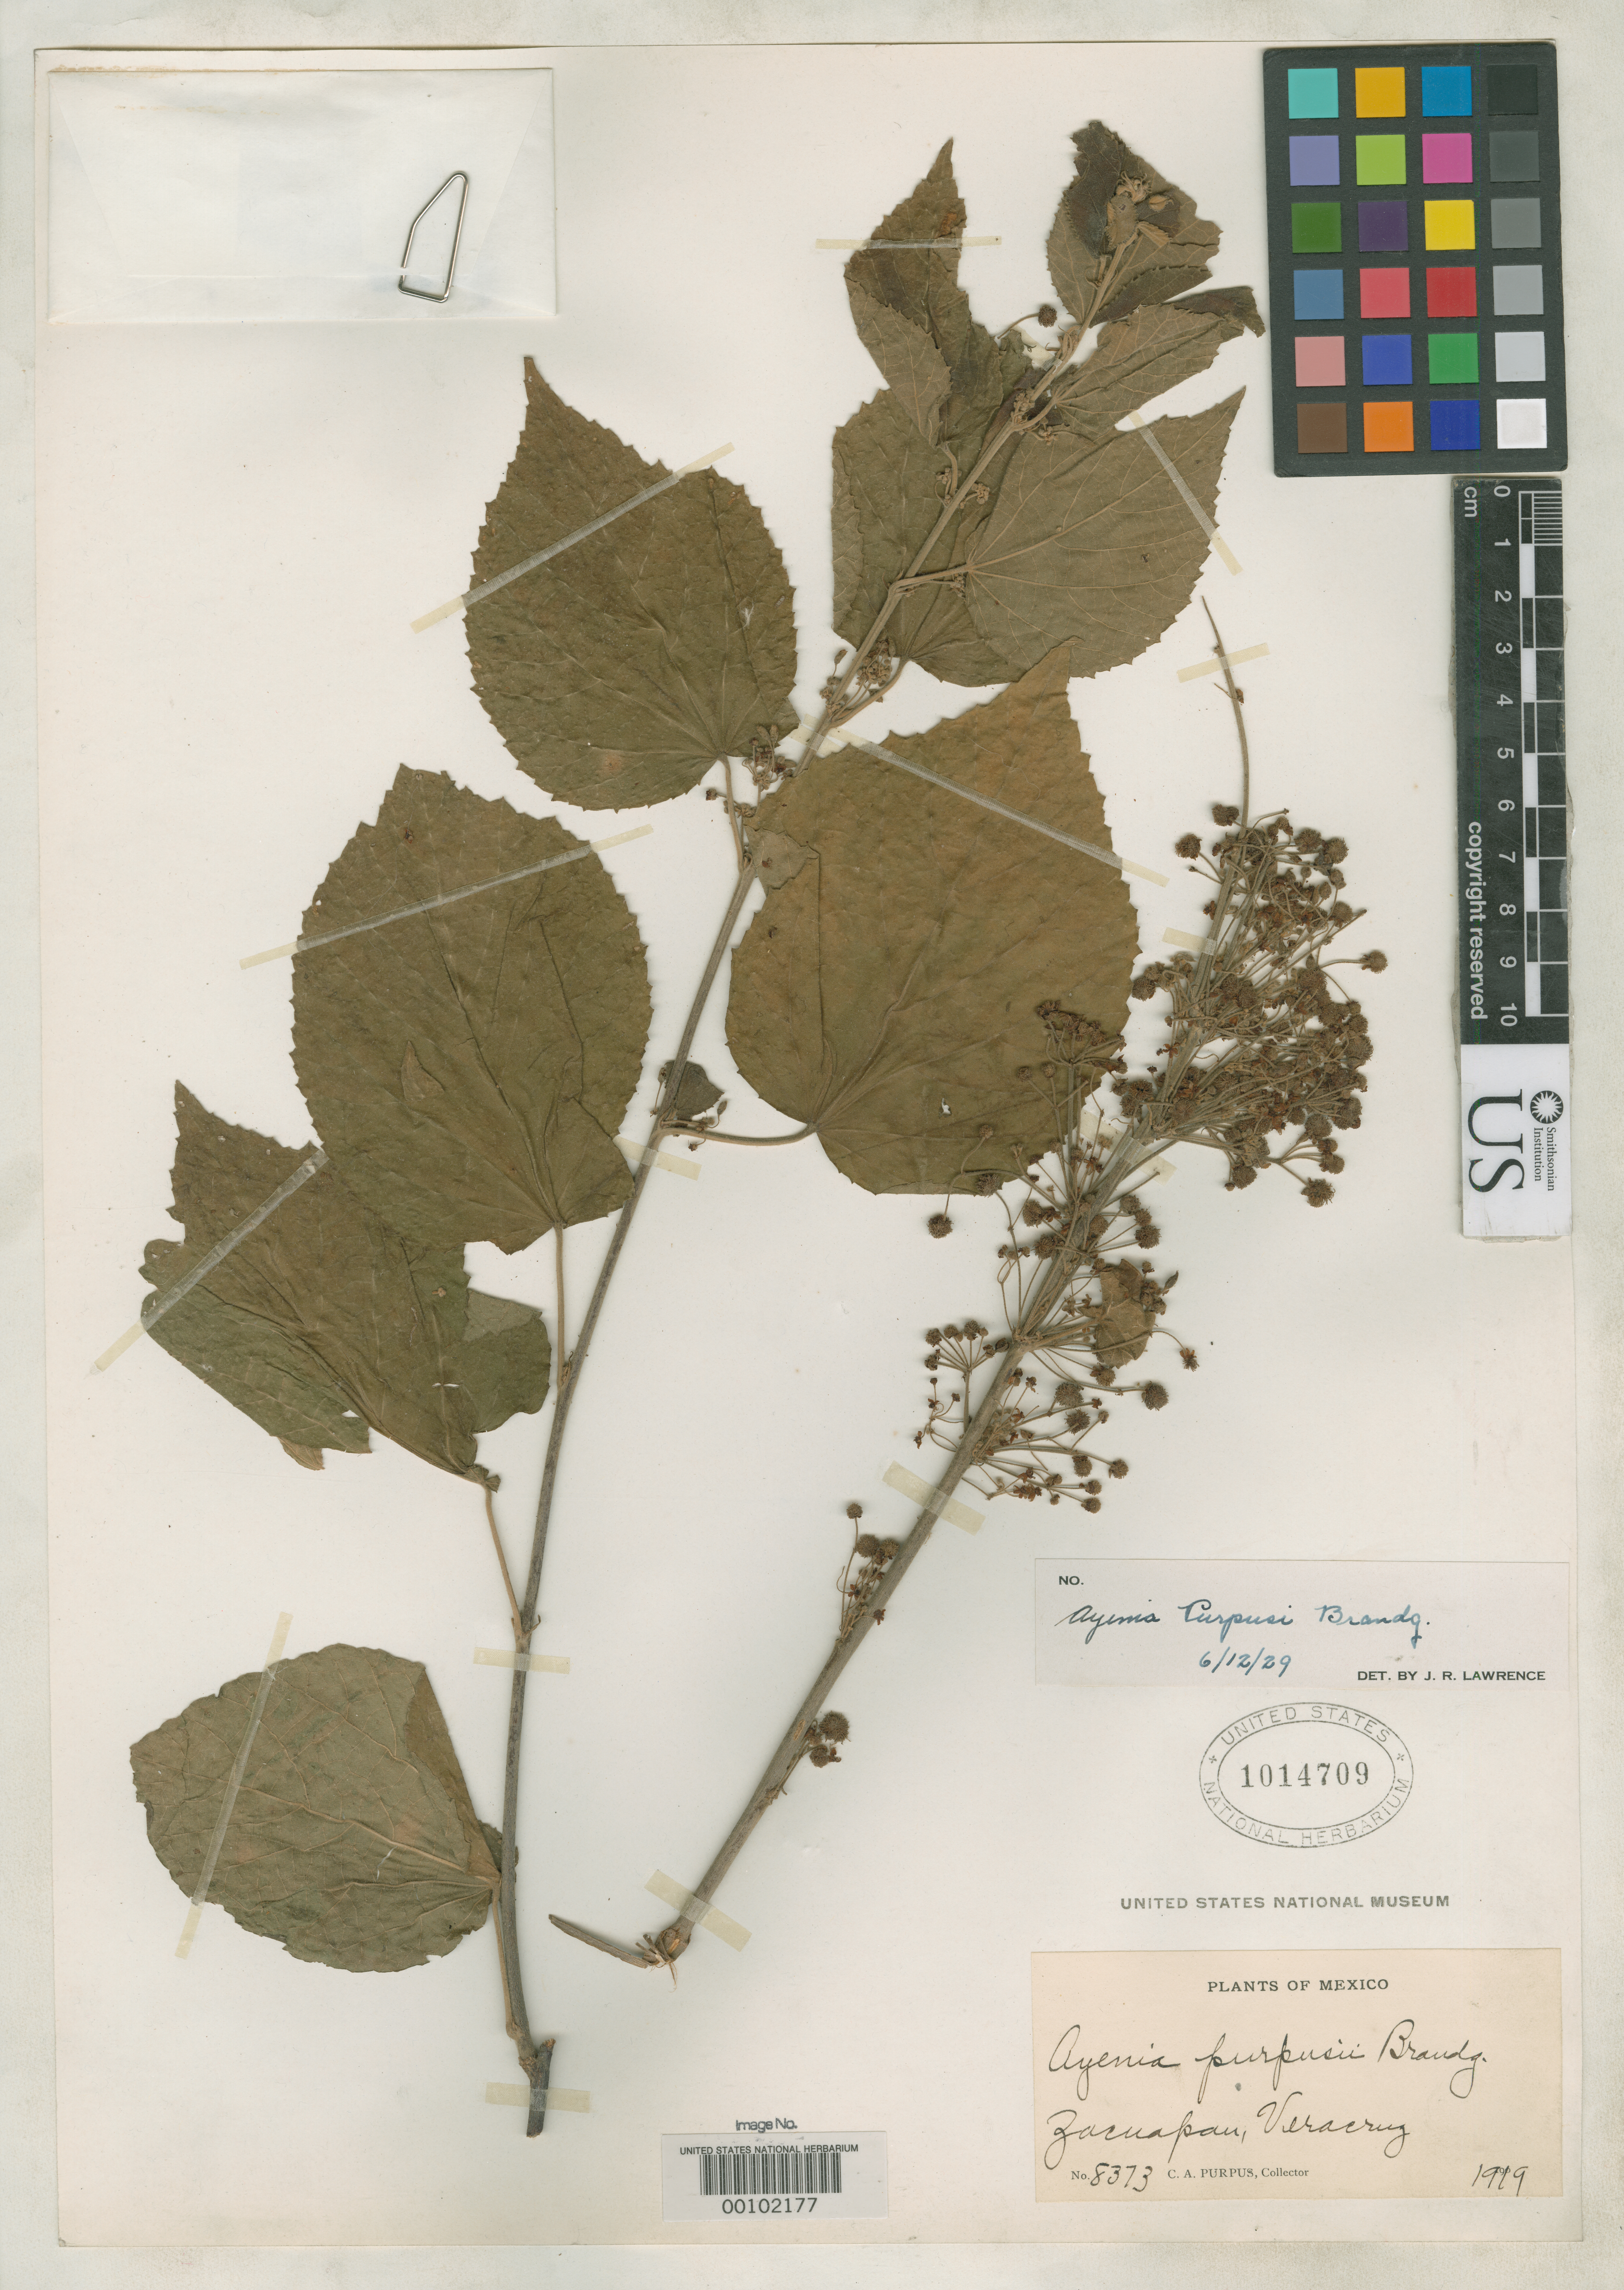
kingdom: Plantae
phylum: Tracheophyta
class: Magnoliopsida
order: Malvales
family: Malvaceae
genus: Ayenia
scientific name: Ayenia purpusii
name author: Brandegee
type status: Possible Isotype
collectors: C. A. Purpus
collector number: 8373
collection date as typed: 1919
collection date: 1919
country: Mexico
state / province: Veracruz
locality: Zacuapan.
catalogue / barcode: US 1014709